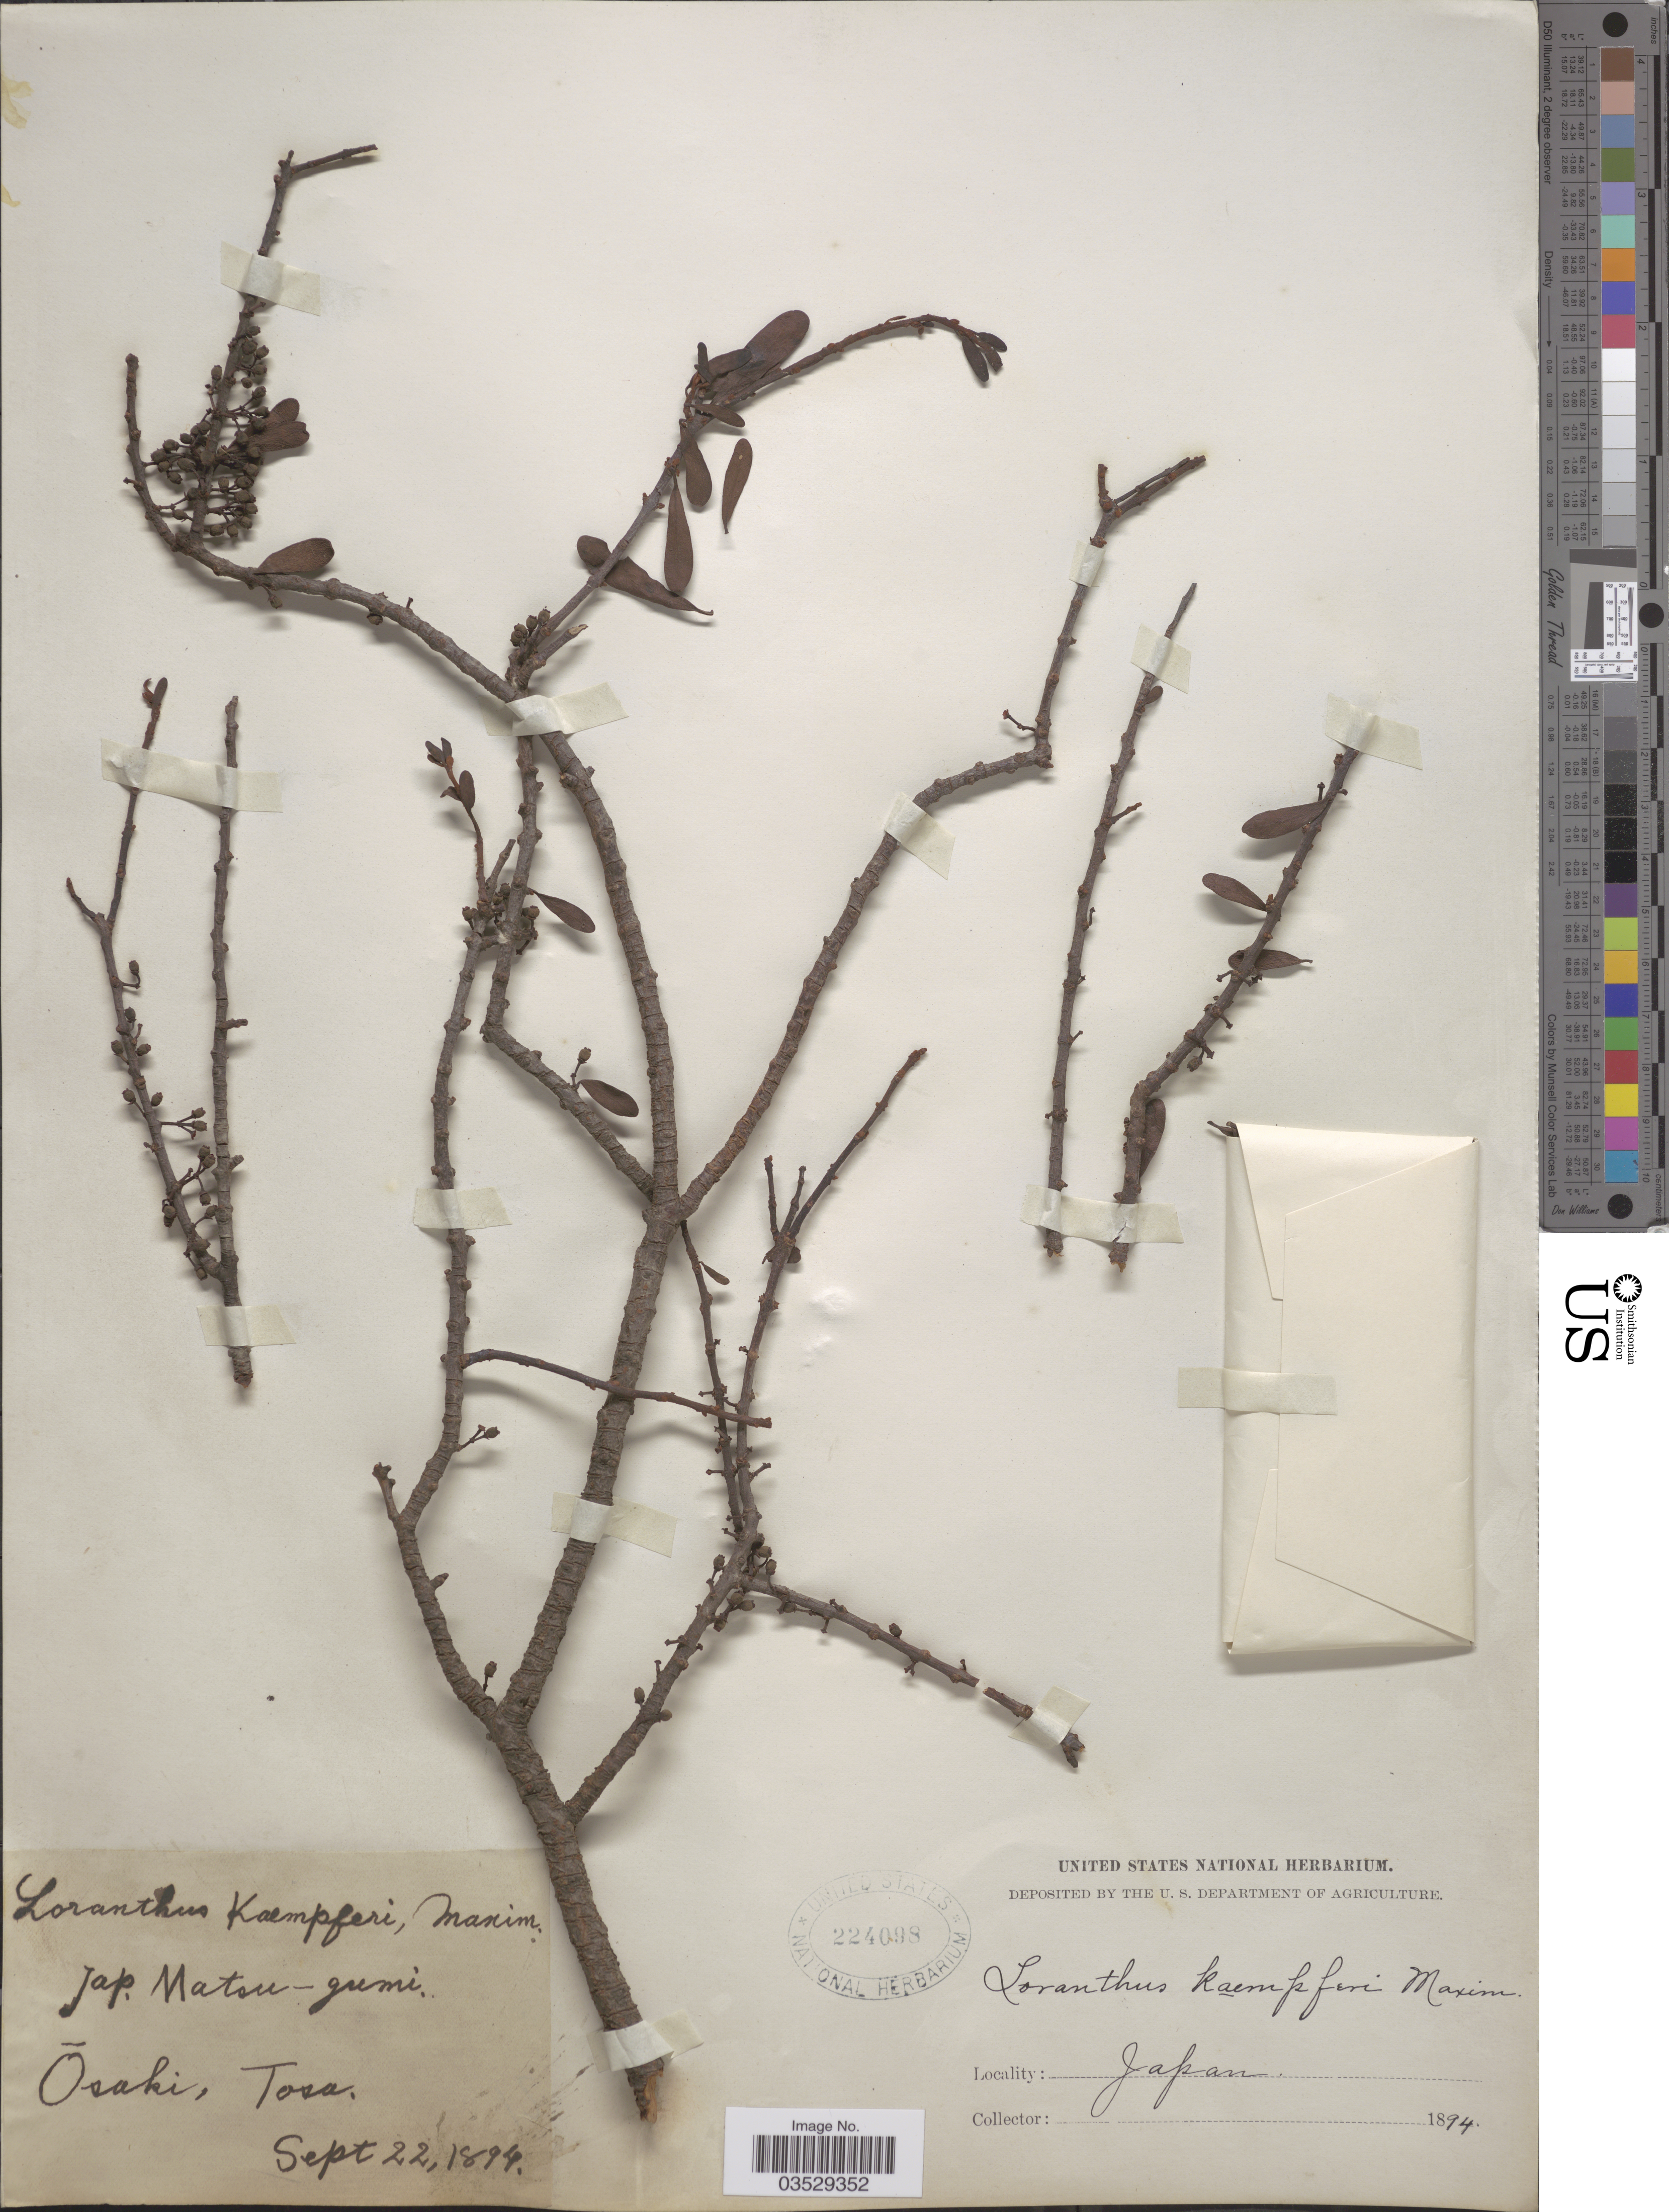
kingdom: Plantae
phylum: Tracheophyta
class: Magnoliopsida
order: Santalales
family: Loranthaceae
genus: Taxillus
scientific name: Taxillus kaempferi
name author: (DC.) Danser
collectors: ex herb. United States National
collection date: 1894-09-22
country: Japan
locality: Osaki, Tosa.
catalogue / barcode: US 224098